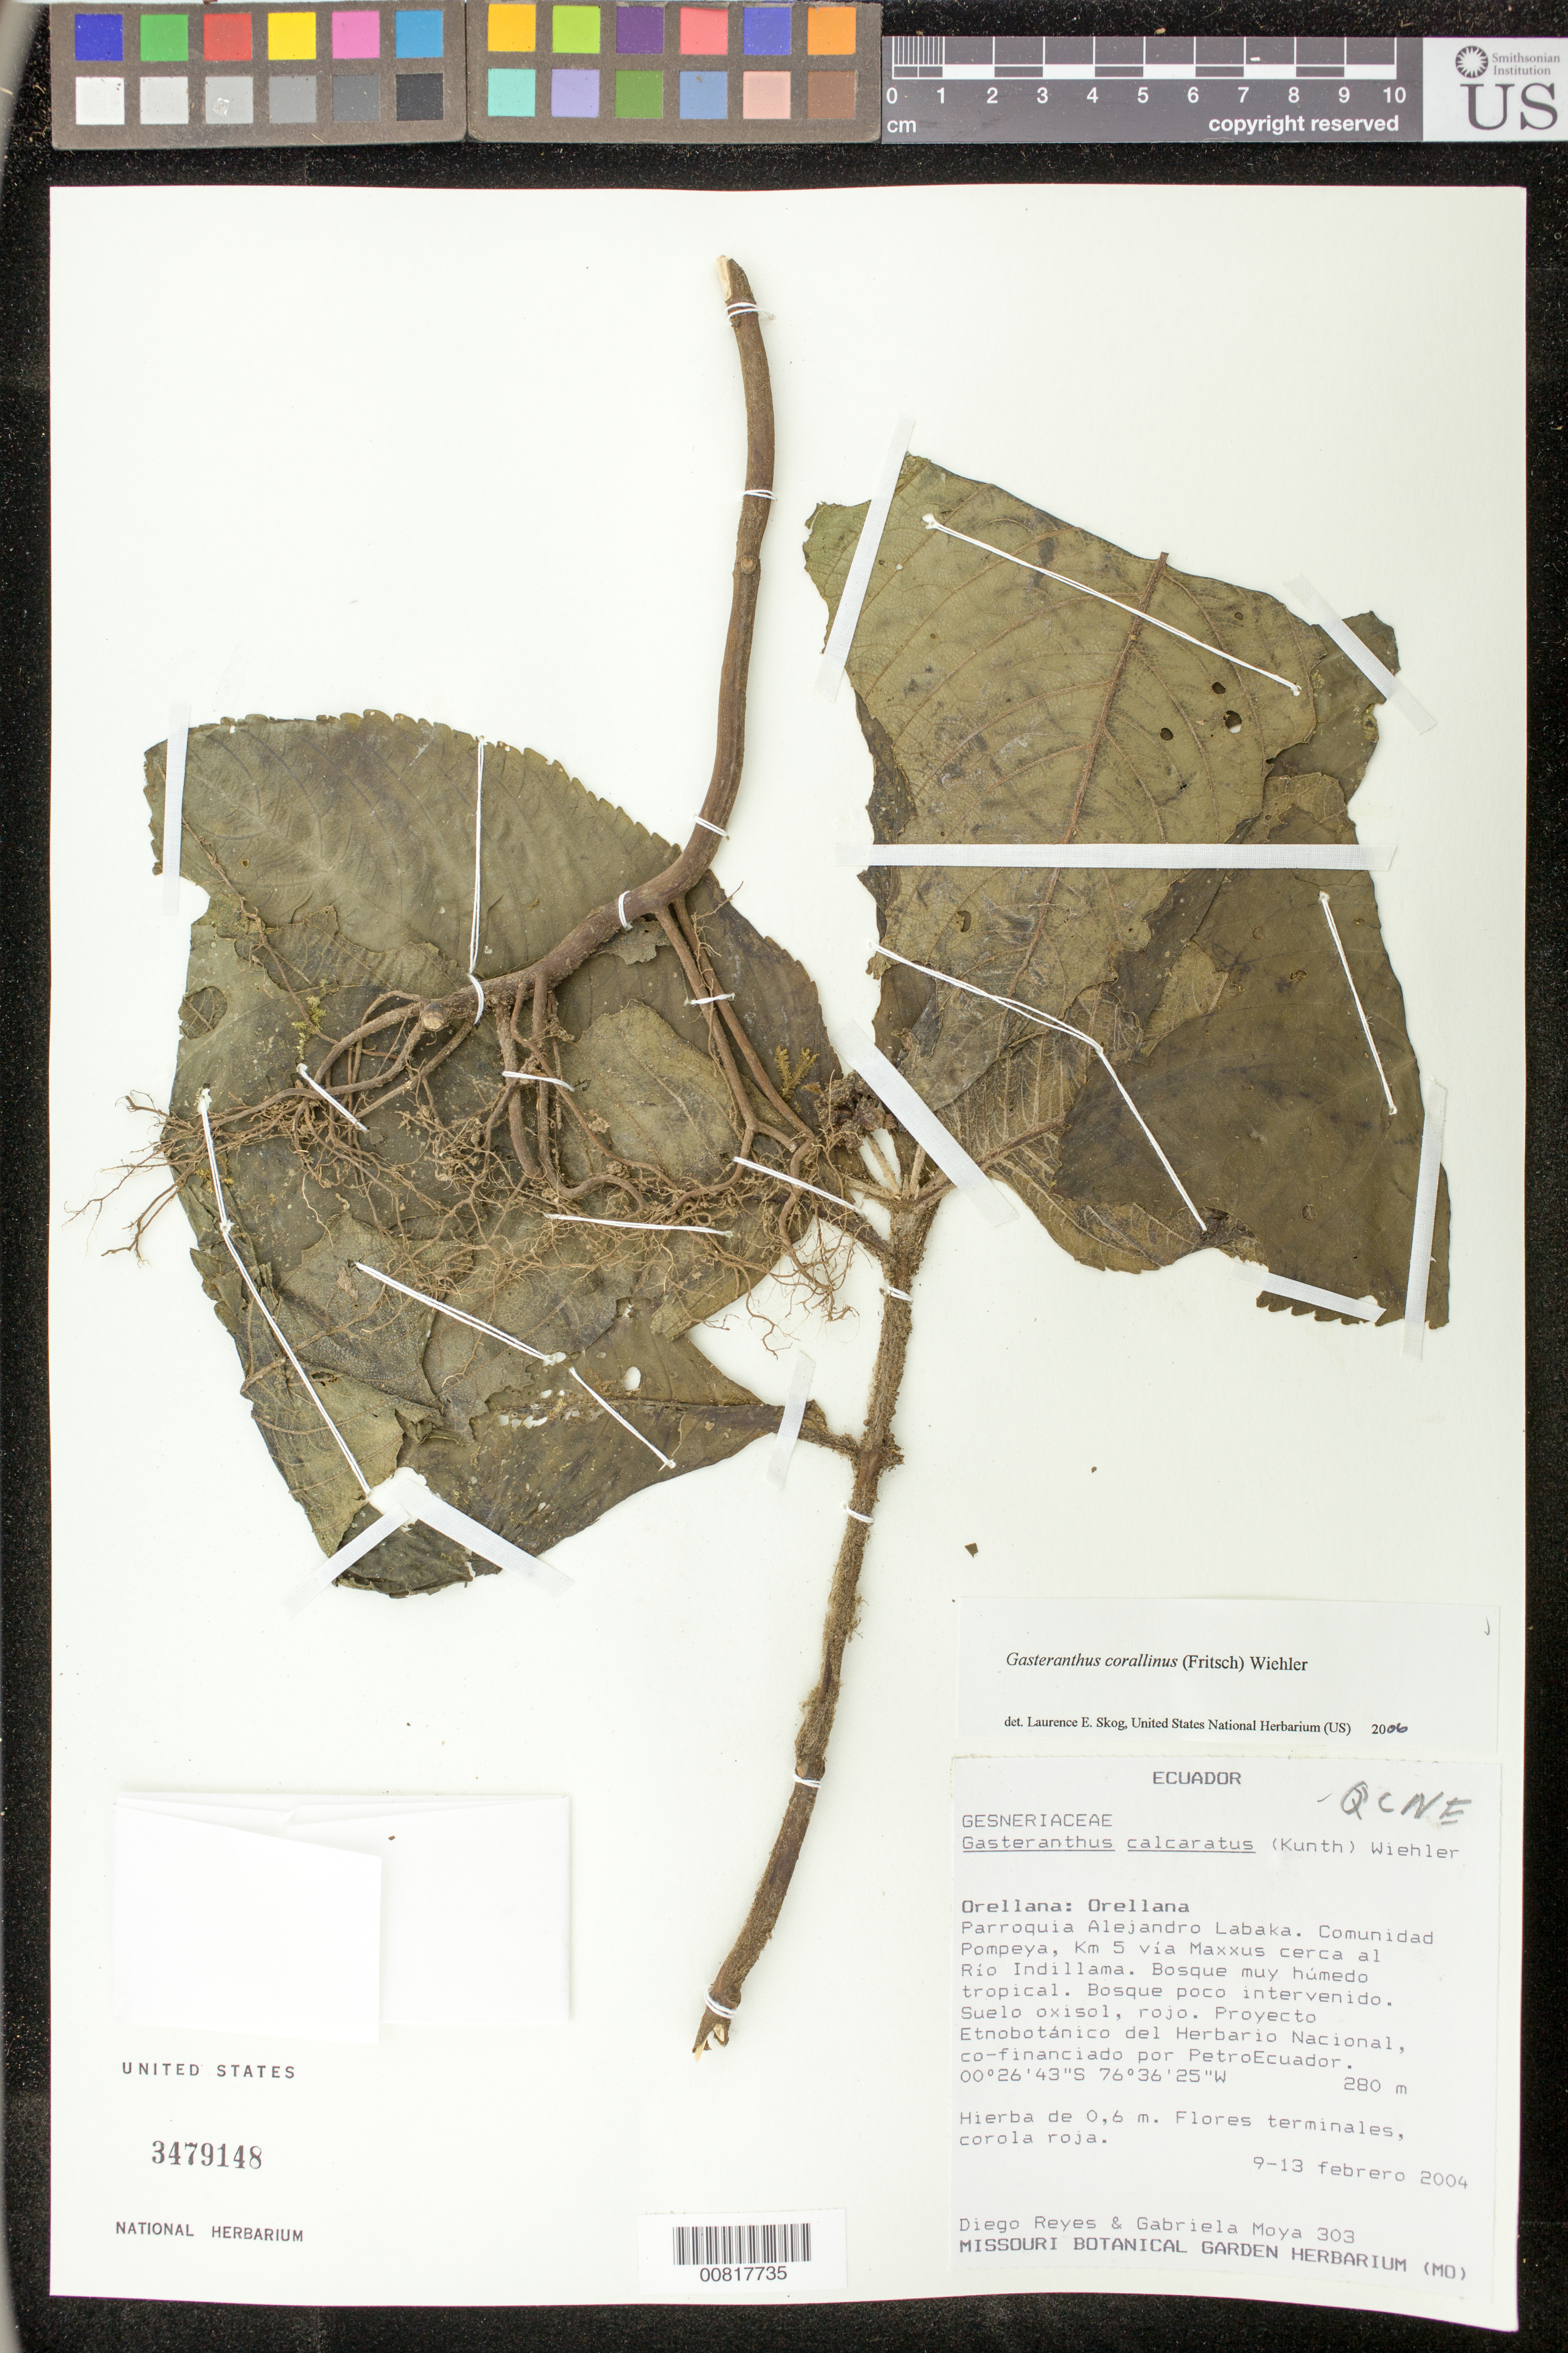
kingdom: Plantae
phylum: Tracheophyta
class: Magnoliopsida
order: Lamiales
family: Gesneriaceae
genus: Gasteranthus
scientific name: Gasteranthus corallinus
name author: (Fritsch) Wiehler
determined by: Skog, Laurence E.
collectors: D. Reyes & G. Moya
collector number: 303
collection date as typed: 9-13 Feb 2004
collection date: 2004-02-09/2004-02-13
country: Ecuador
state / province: Orellana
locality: Orellana: Orellana. Parroquia Alejandro Labaka. Comunidad Pompeya, km 5 via Maxxus cerca al Rio Indillama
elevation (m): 280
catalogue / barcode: US 3479148